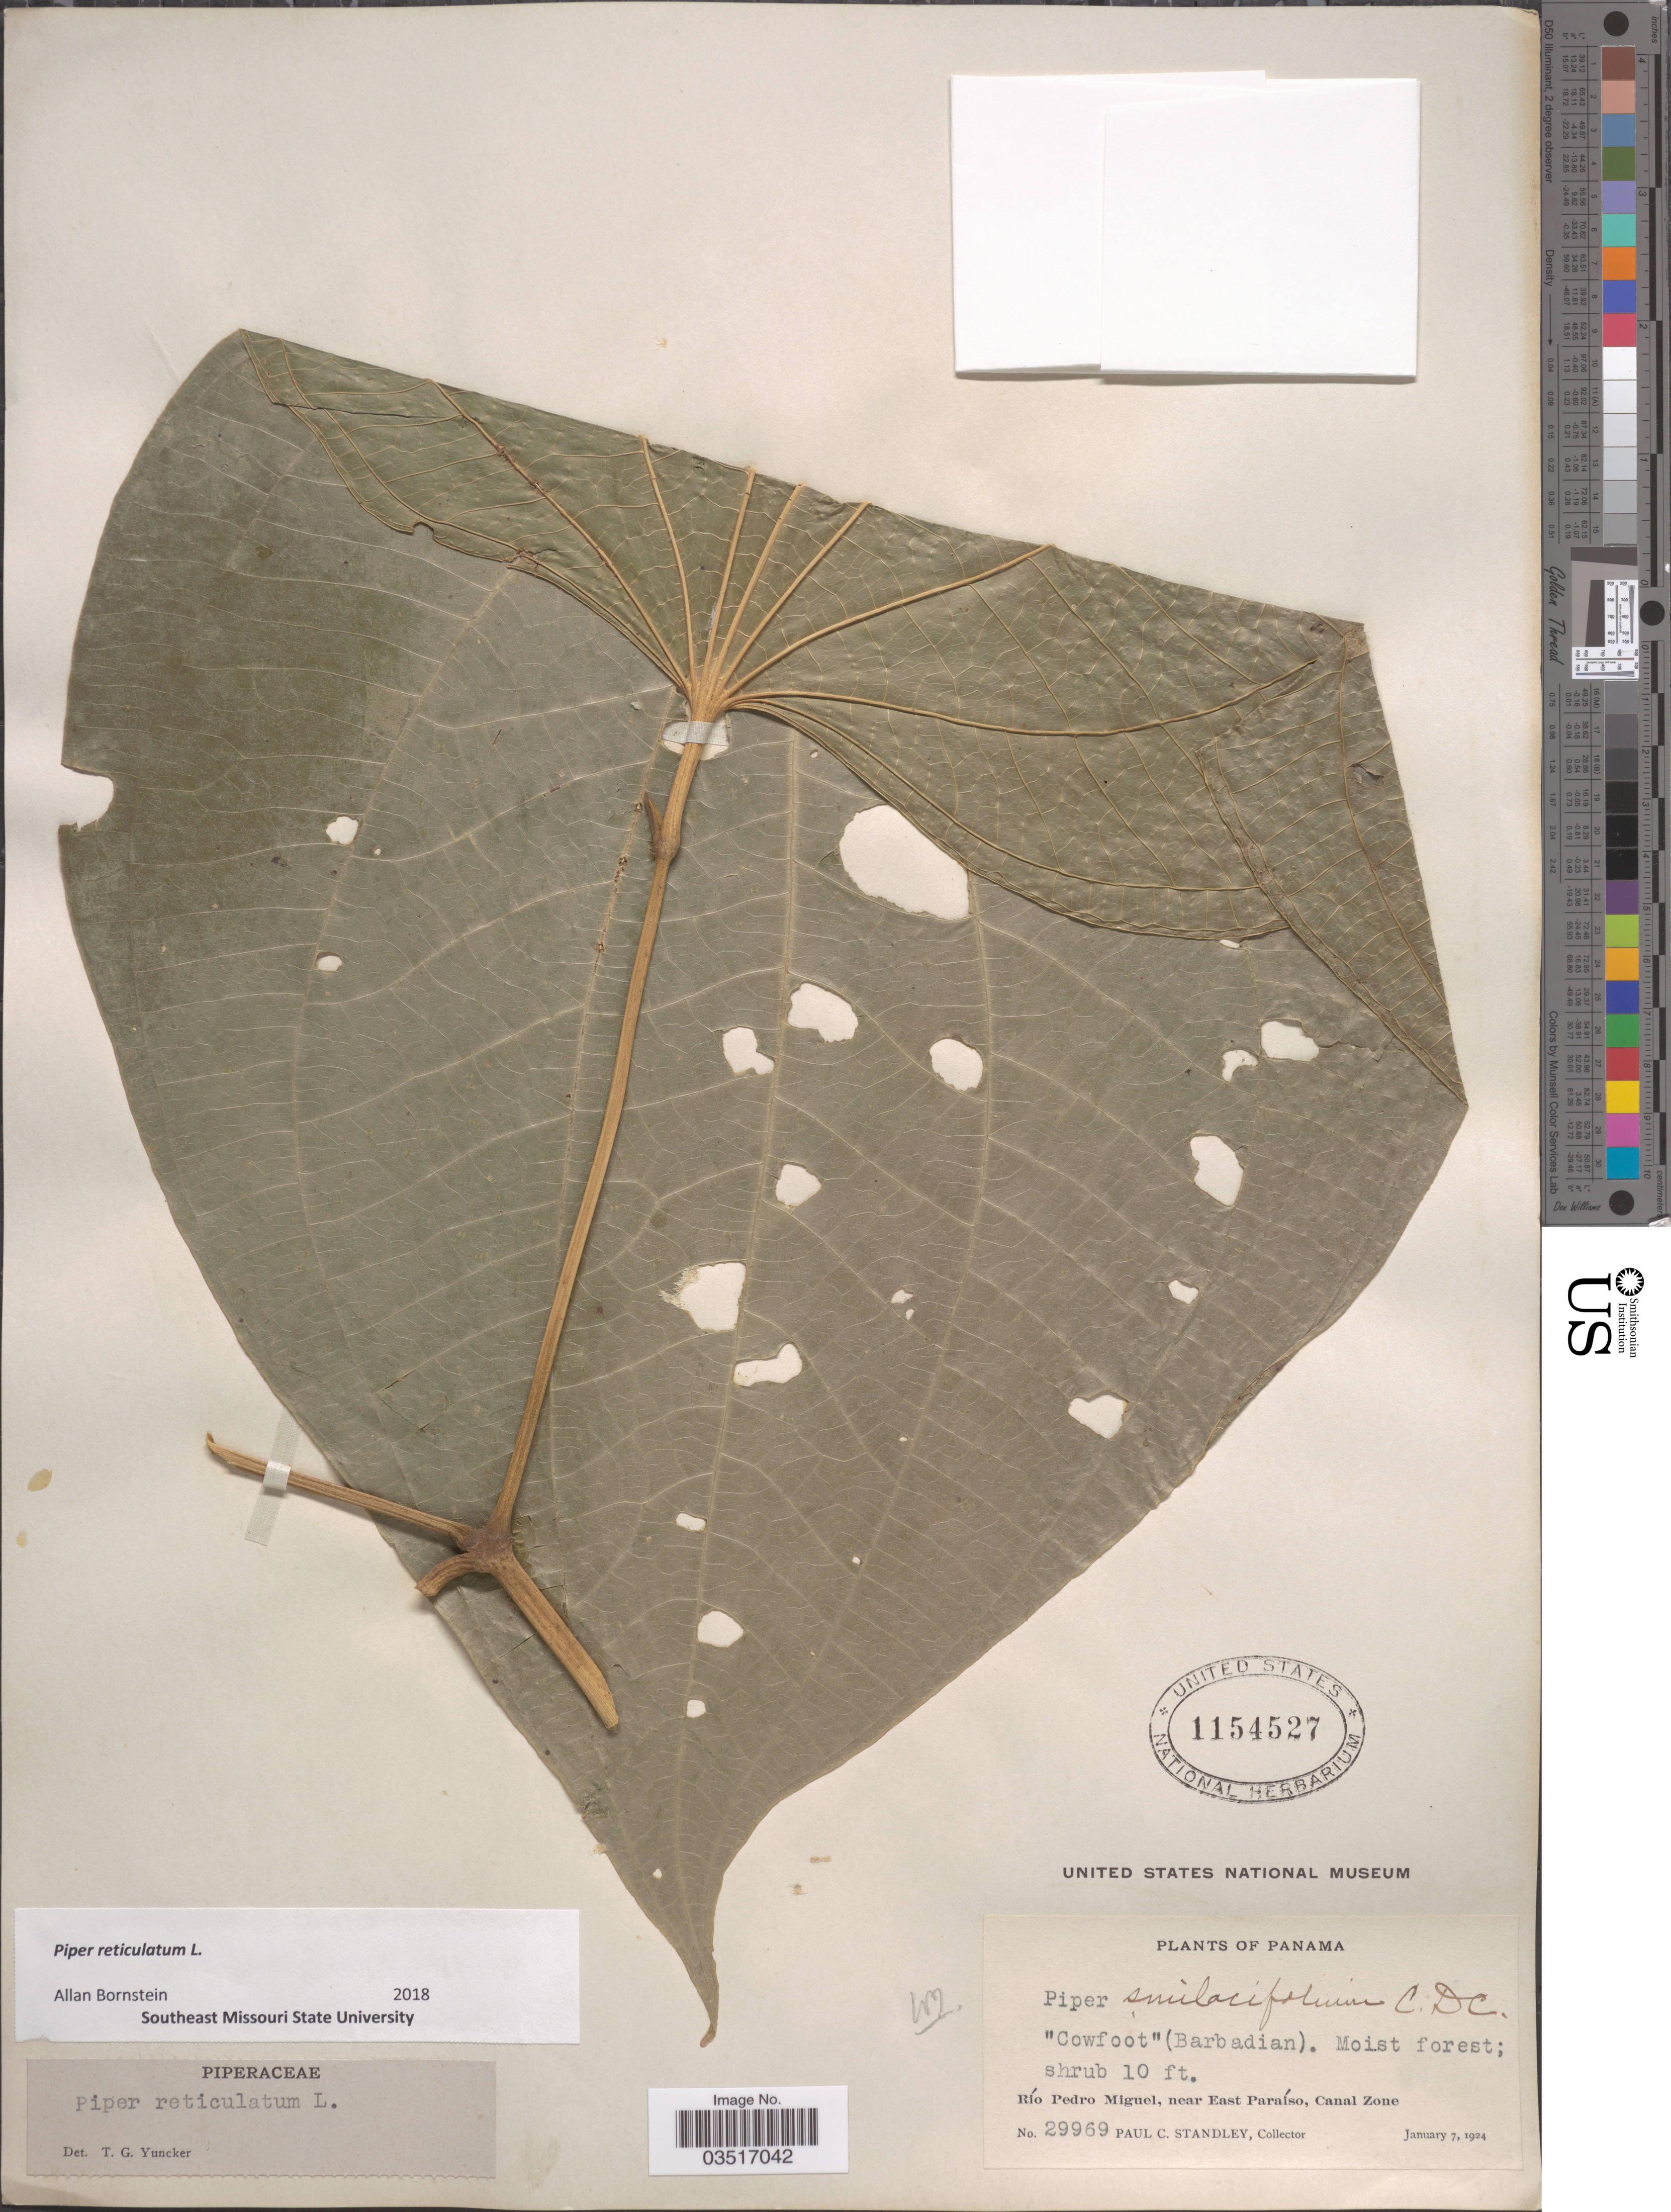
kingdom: Plantae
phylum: Tracheophyta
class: Magnoliopsida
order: Piperales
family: Piperaceae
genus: Piper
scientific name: Piper reticulatum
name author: L.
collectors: P. C. Standley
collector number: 29969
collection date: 1924-01-07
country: Panama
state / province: Colón / Panamá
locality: Río Pedro Miguel, near East Paraíso, Canal Zone.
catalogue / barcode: US 1154527